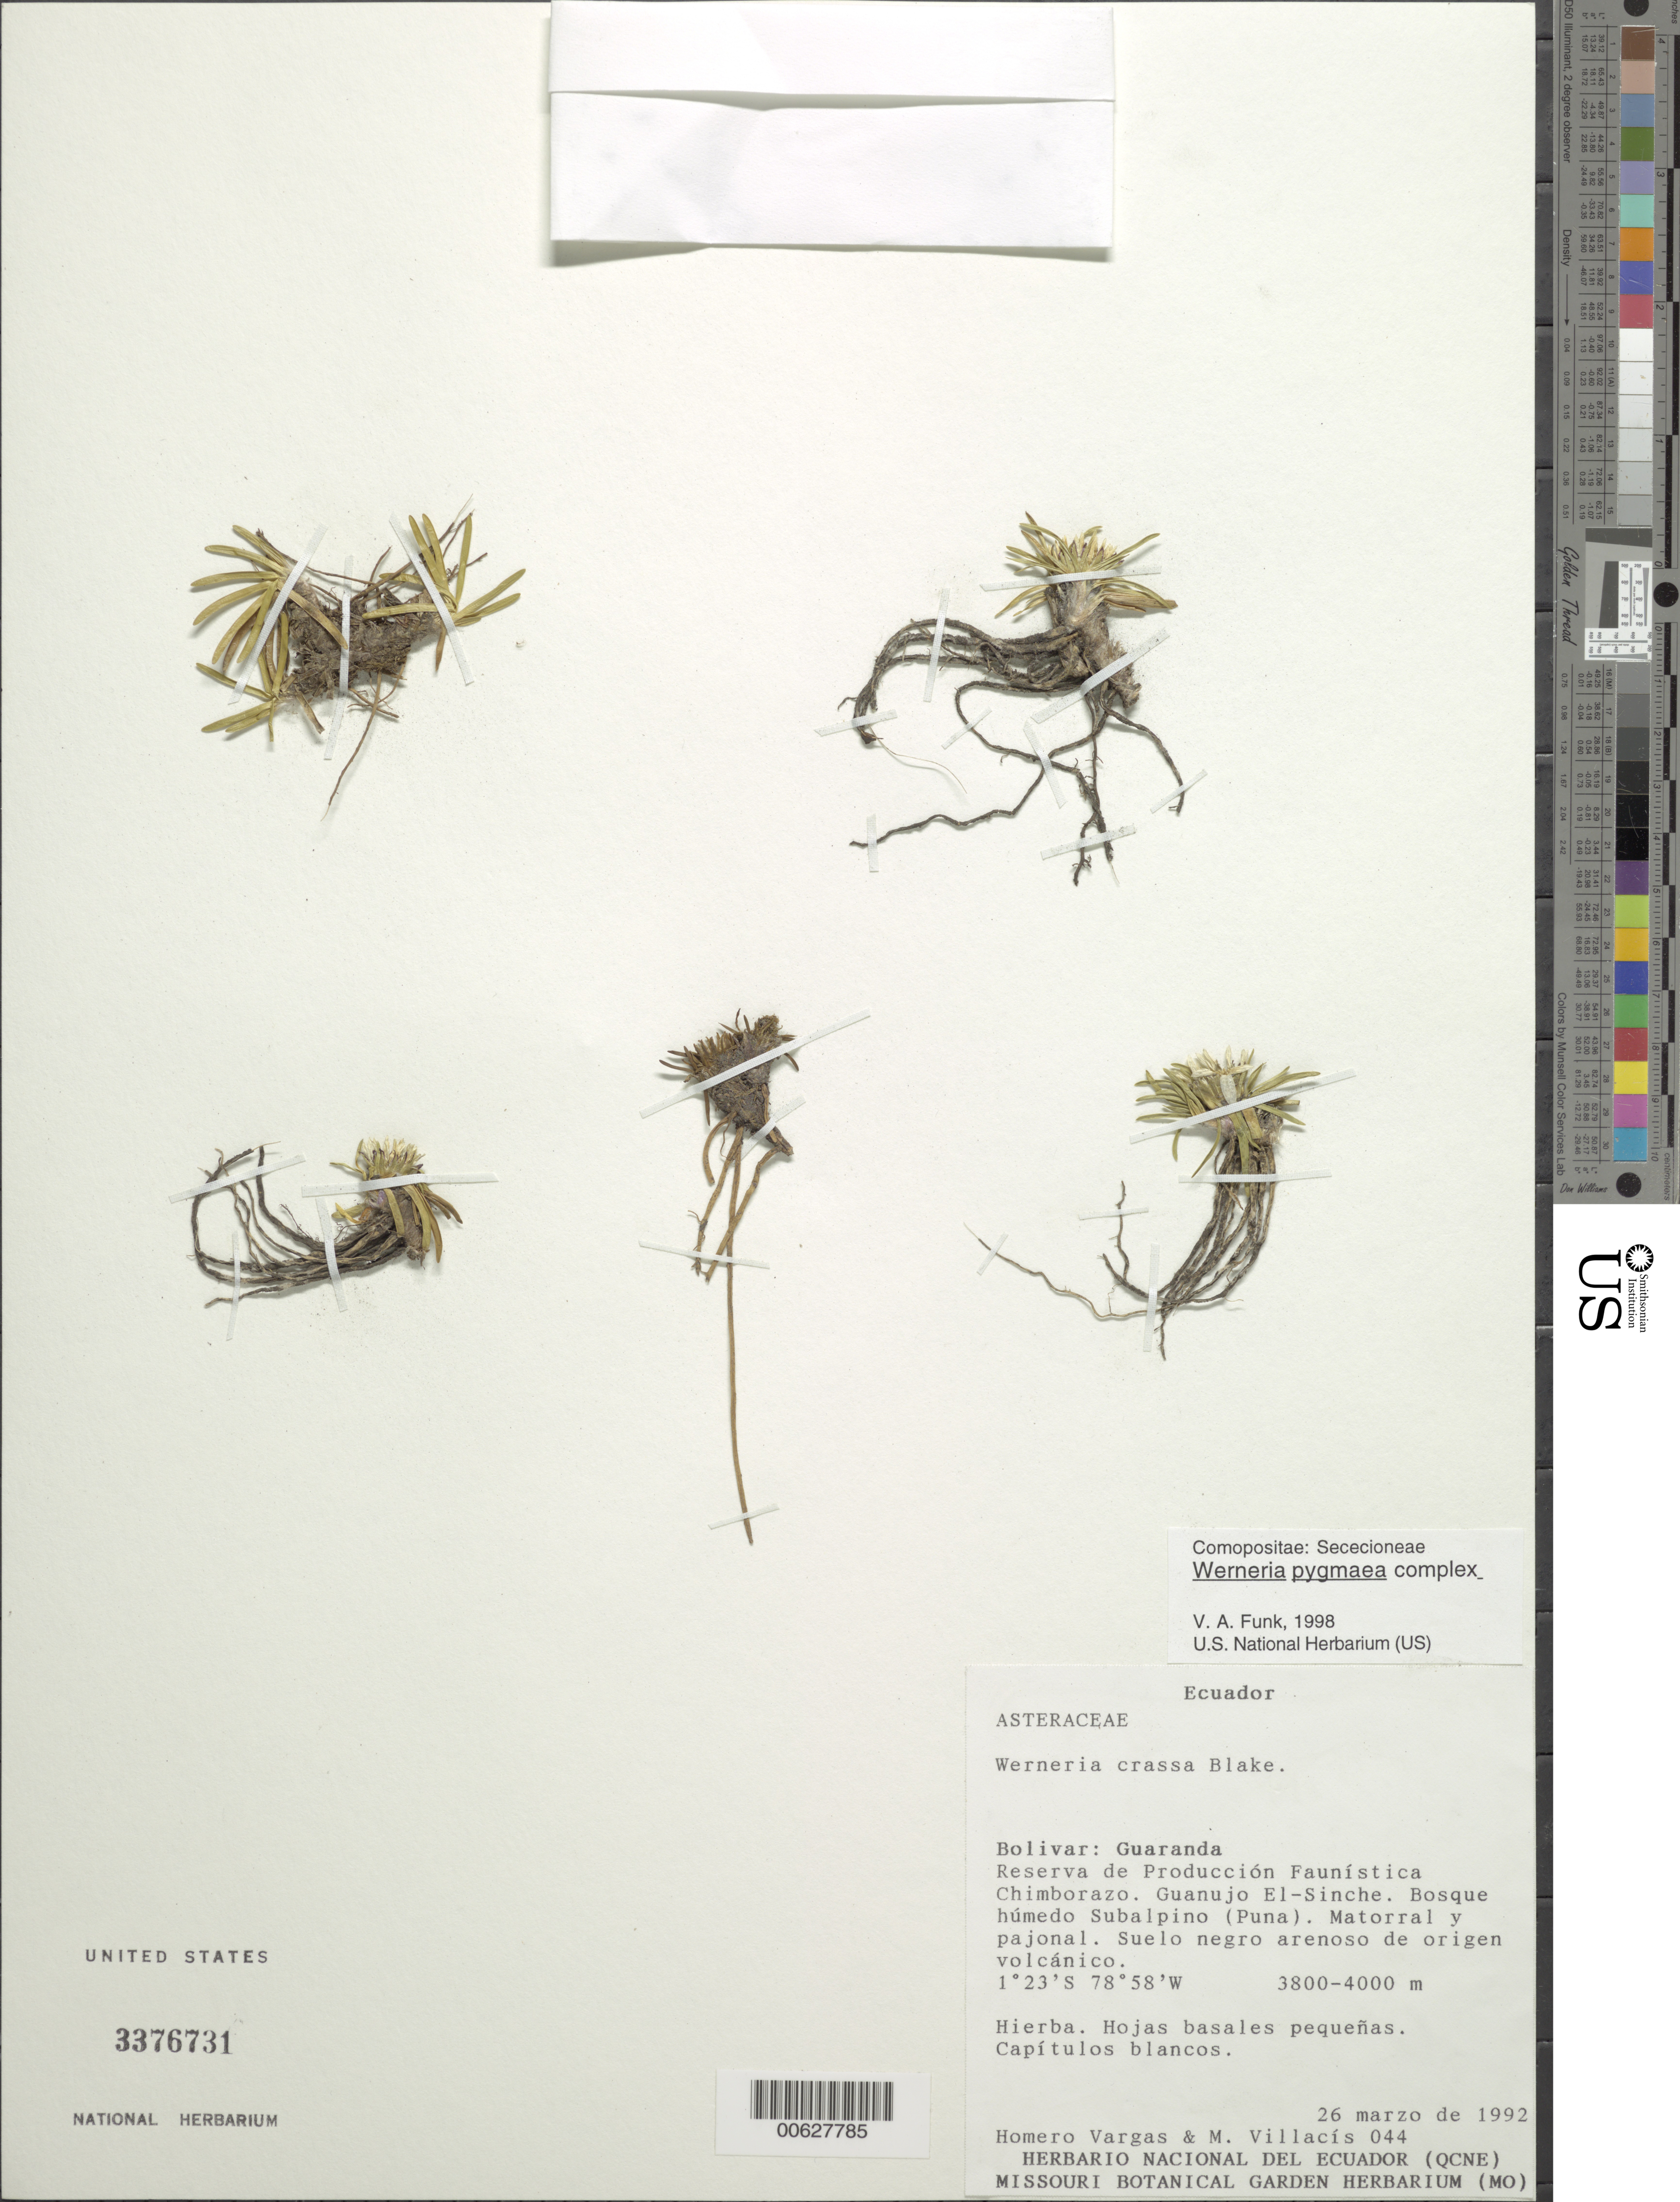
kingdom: Plantae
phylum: Tracheophyta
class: Magnoliopsida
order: Asterales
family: Asteraceae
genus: Werneria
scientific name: Werneria crassa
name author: S.F. Blake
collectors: H. Vargas & M. Villacis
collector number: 44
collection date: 1992-03-26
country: Ecuador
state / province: Bolivar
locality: Guaranda, Reserva de Produccion Faunistica Chimborazo. Guanujo El-Sinche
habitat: Puna, Subalpino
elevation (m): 3800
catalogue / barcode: US 3376731